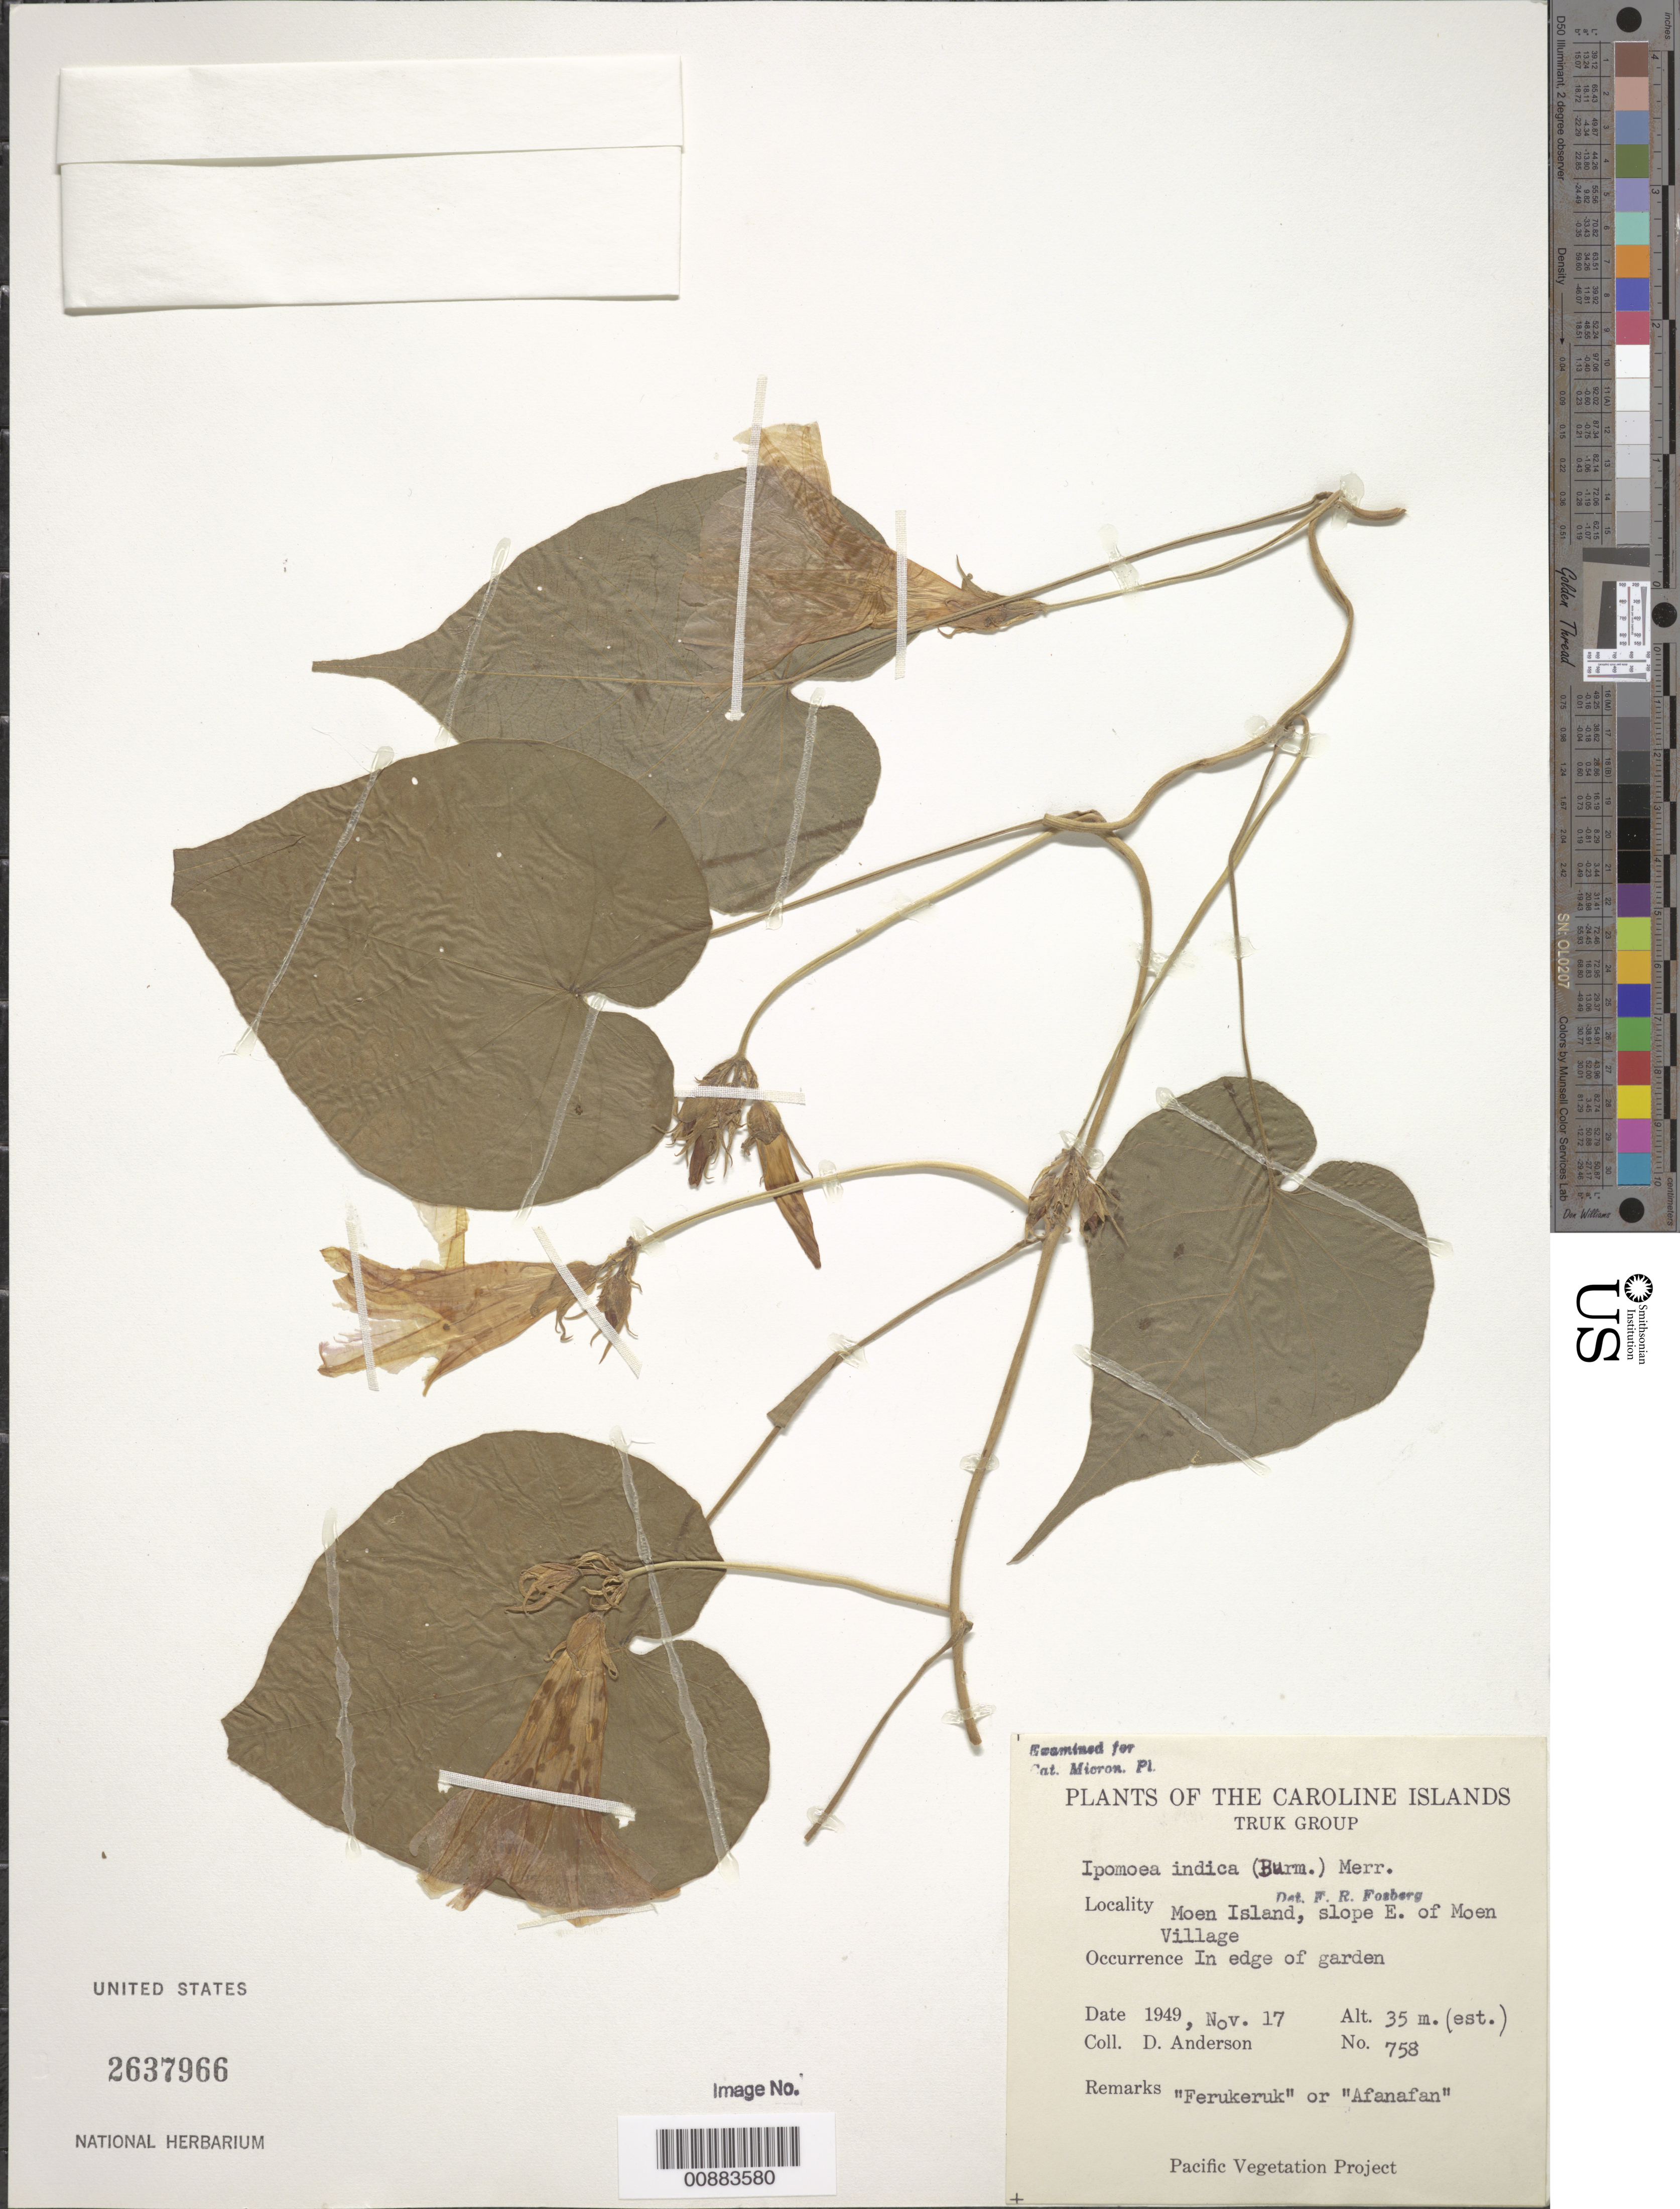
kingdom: Plantae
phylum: Tracheophyta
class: Magnoliopsida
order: Solanales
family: Convolvulaceae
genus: Ipomoea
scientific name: Ipomoea indica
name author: (Burm.) Merr.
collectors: D. Anderson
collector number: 758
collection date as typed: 17 Nov 1949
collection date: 1949-11-17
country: Micronesia, Federated States of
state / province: Truk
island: Moen [Wono]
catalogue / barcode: US 2637966